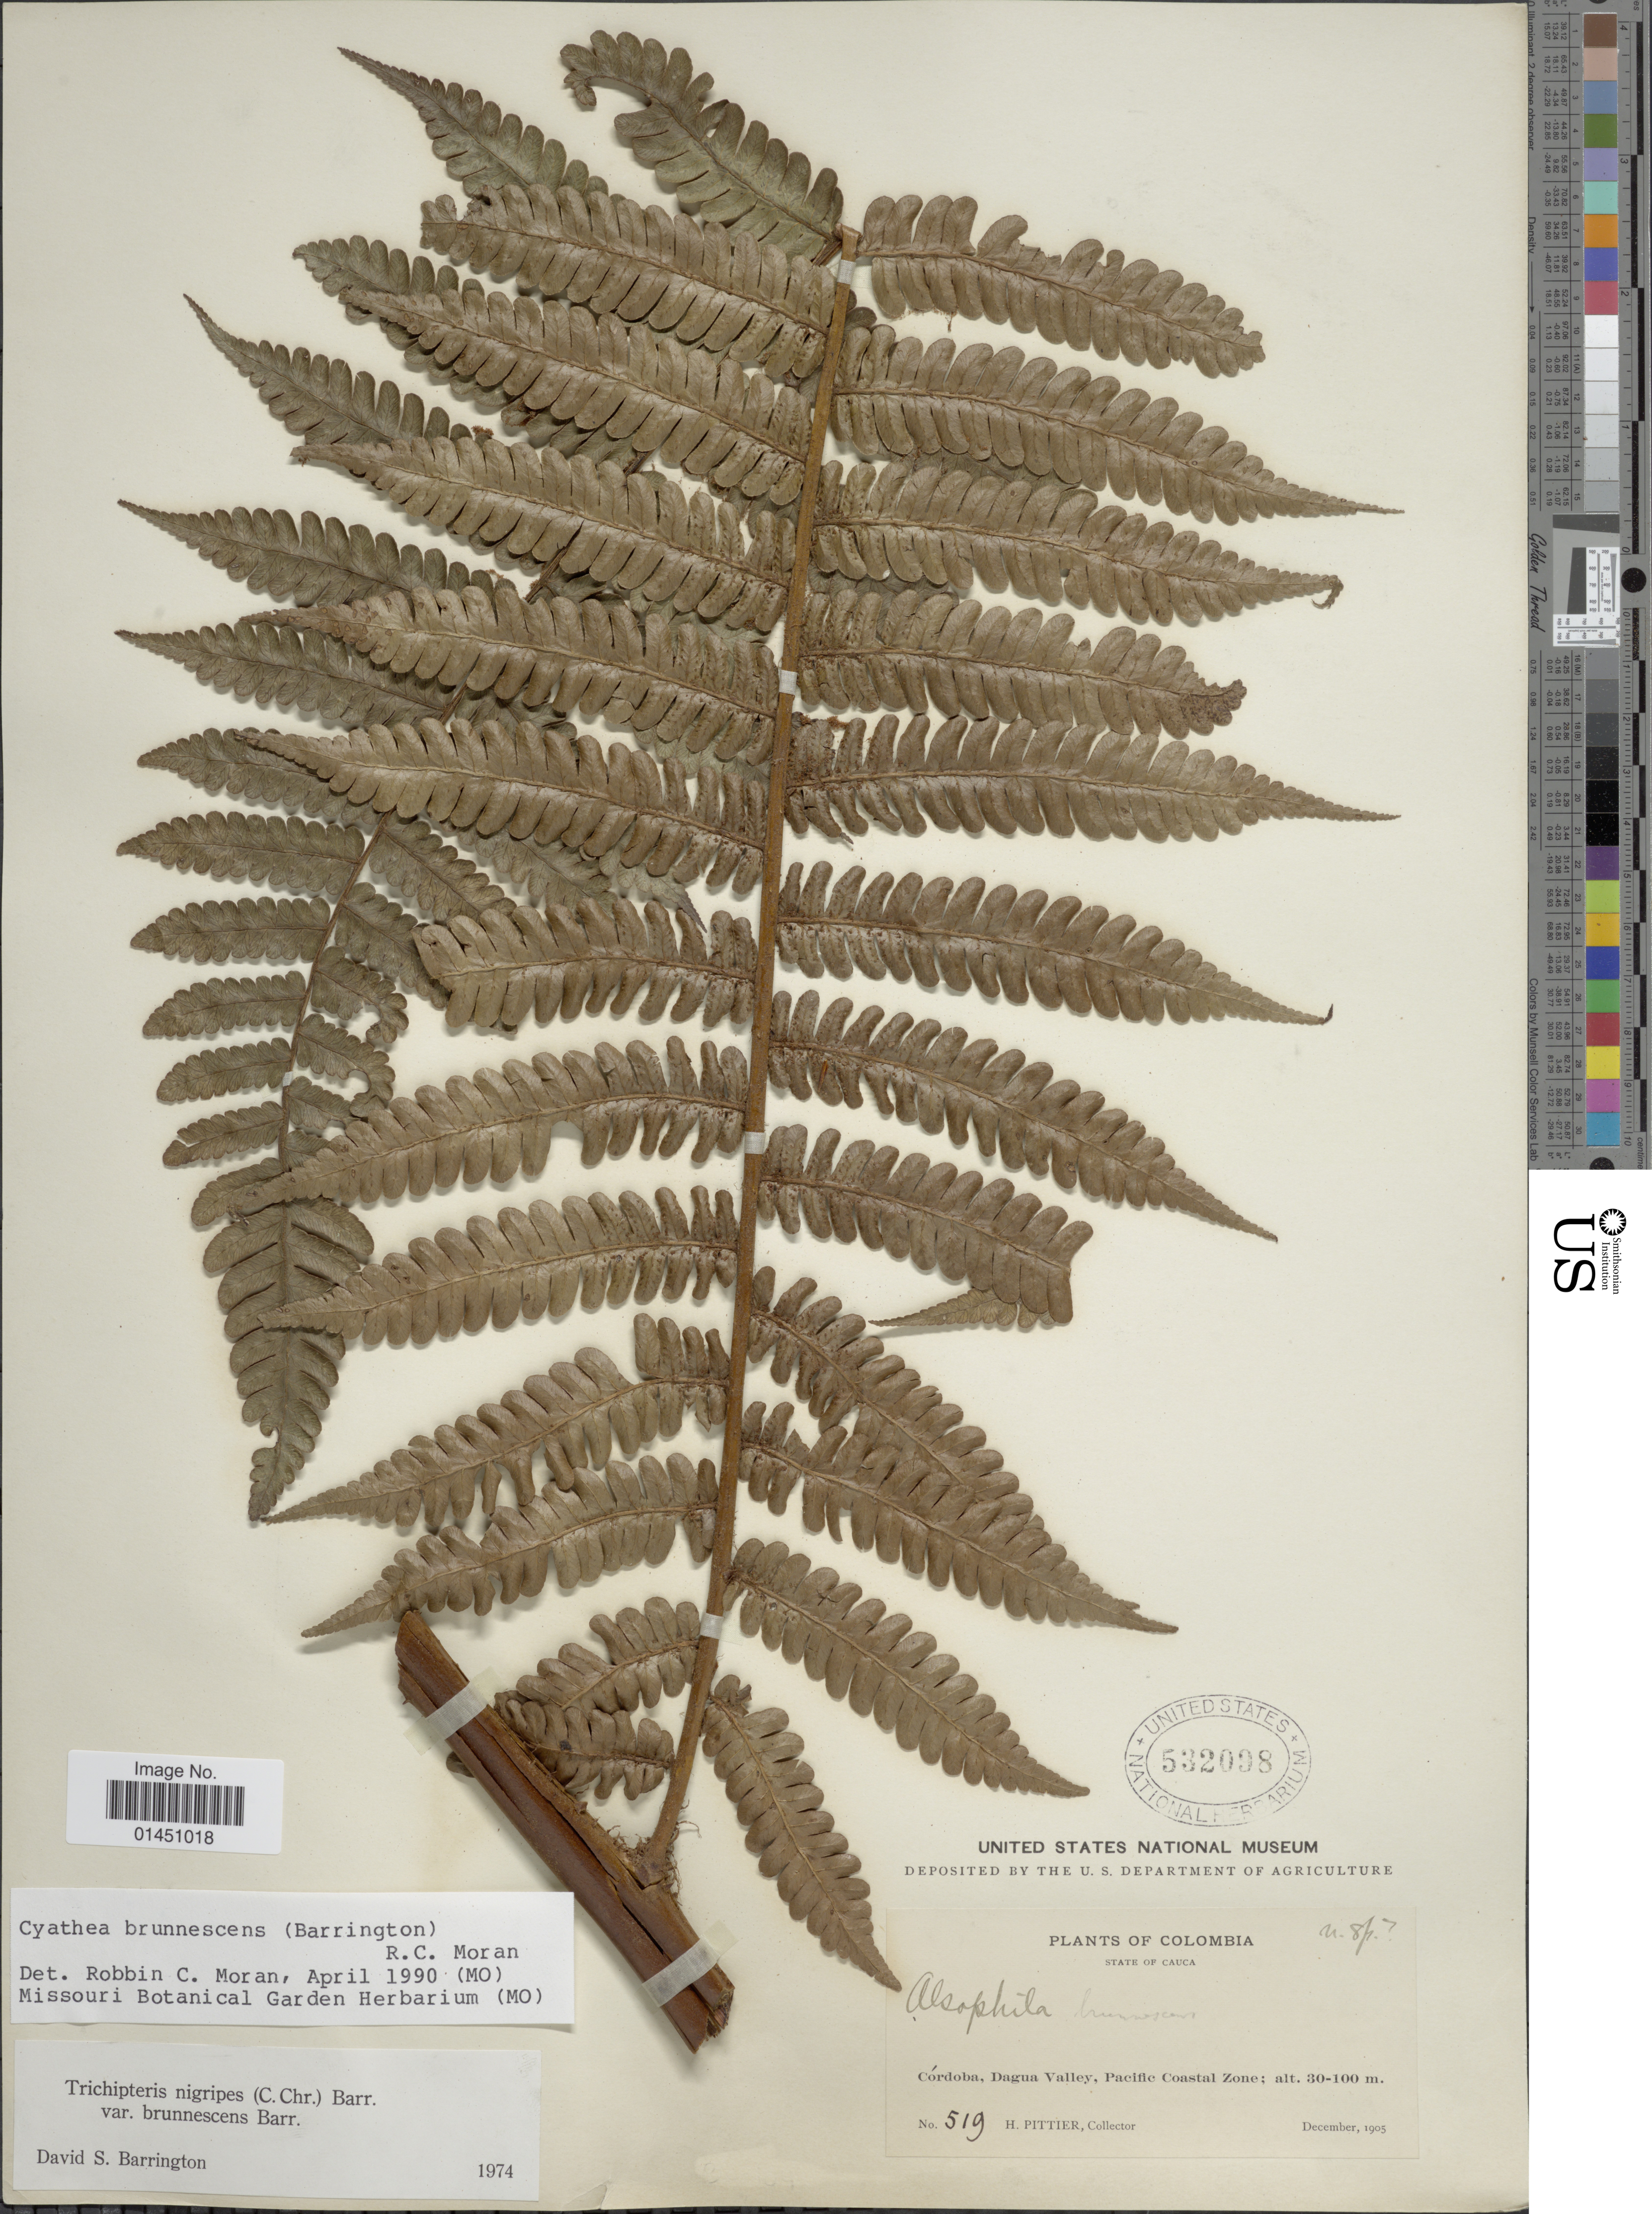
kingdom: Plantae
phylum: Tracheophyta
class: Polypodiopsida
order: Cyatheales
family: Cyatheaceae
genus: Cyathea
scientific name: Cyathea brunnescens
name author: (Barrington) R.C. Moran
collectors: H. F. Pittier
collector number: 519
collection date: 1905-12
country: Colombia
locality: State of Cauca, Cordoba, Dagua Valley, Pacific Coastal Zone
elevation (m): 30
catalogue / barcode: US 532098